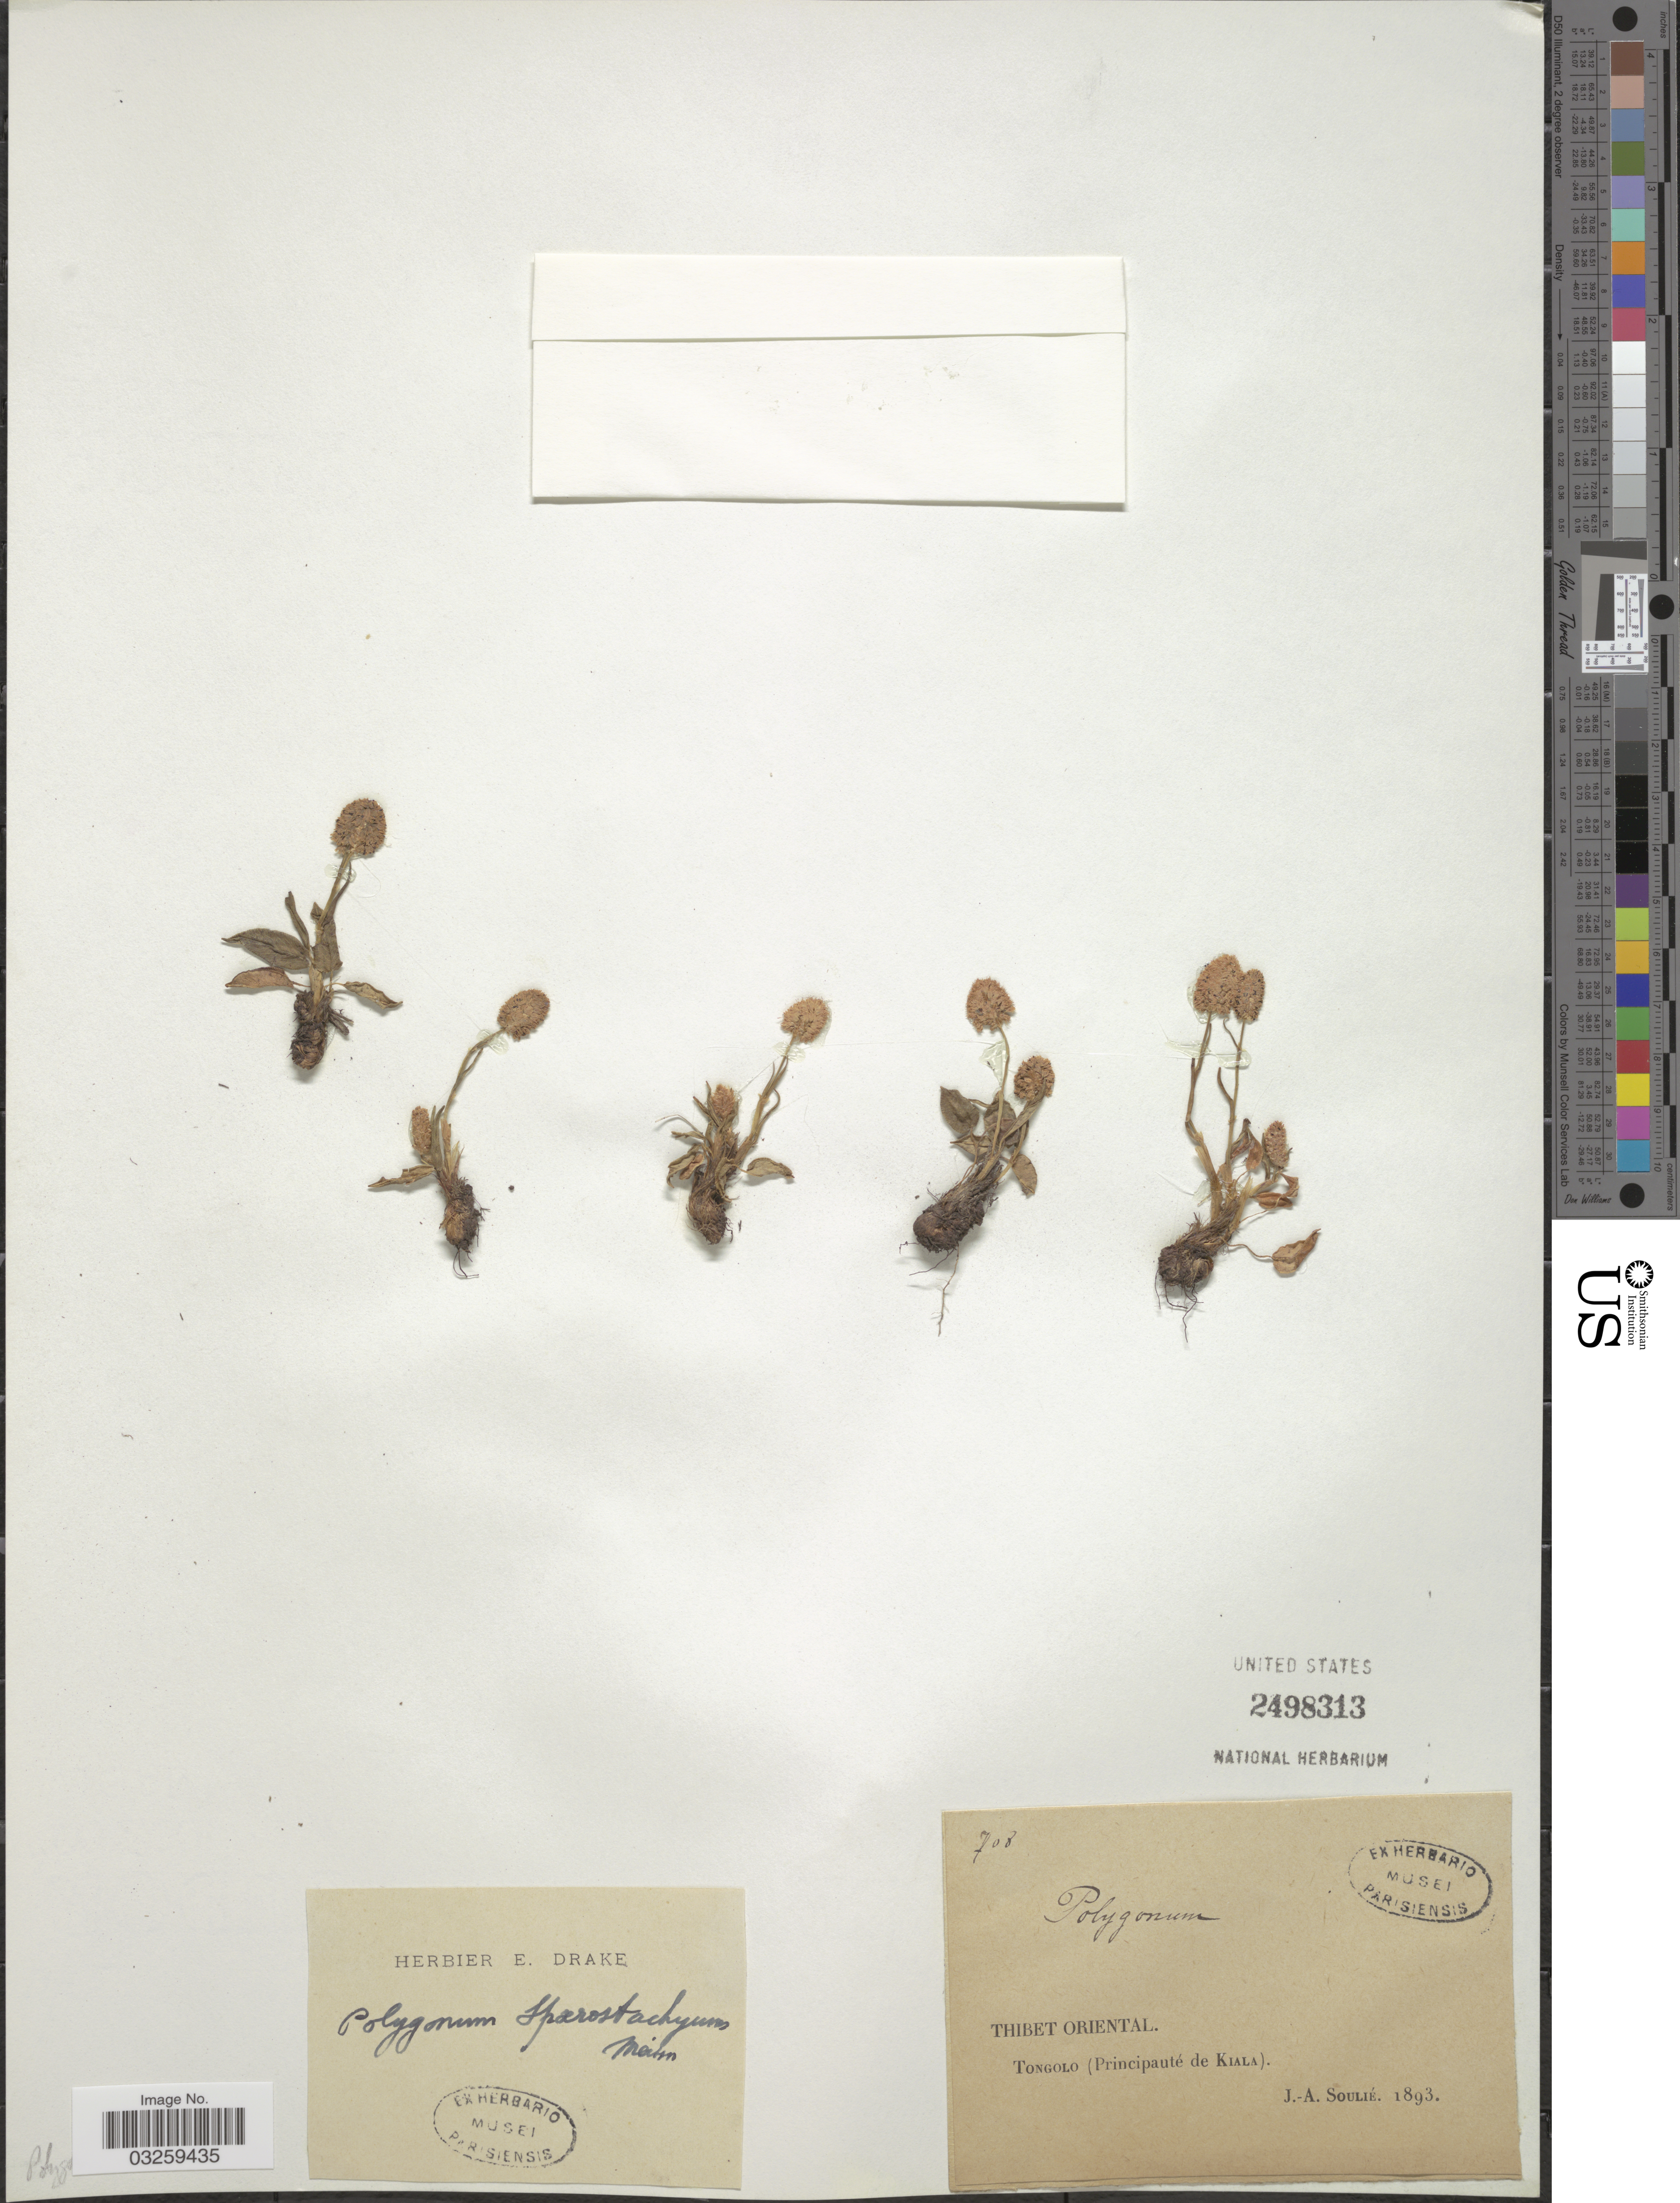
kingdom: Plantae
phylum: Tracheophyta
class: Magnoliopsida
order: Caryophyllales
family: Polygonaceae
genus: Bistorta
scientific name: Bistorta macrophylla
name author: (D. Don) Soják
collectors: J. A. Soulié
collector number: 708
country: China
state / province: Xizang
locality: Thibet Orientail, Tongolo (Principauté de Kiala).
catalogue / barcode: US 2498313